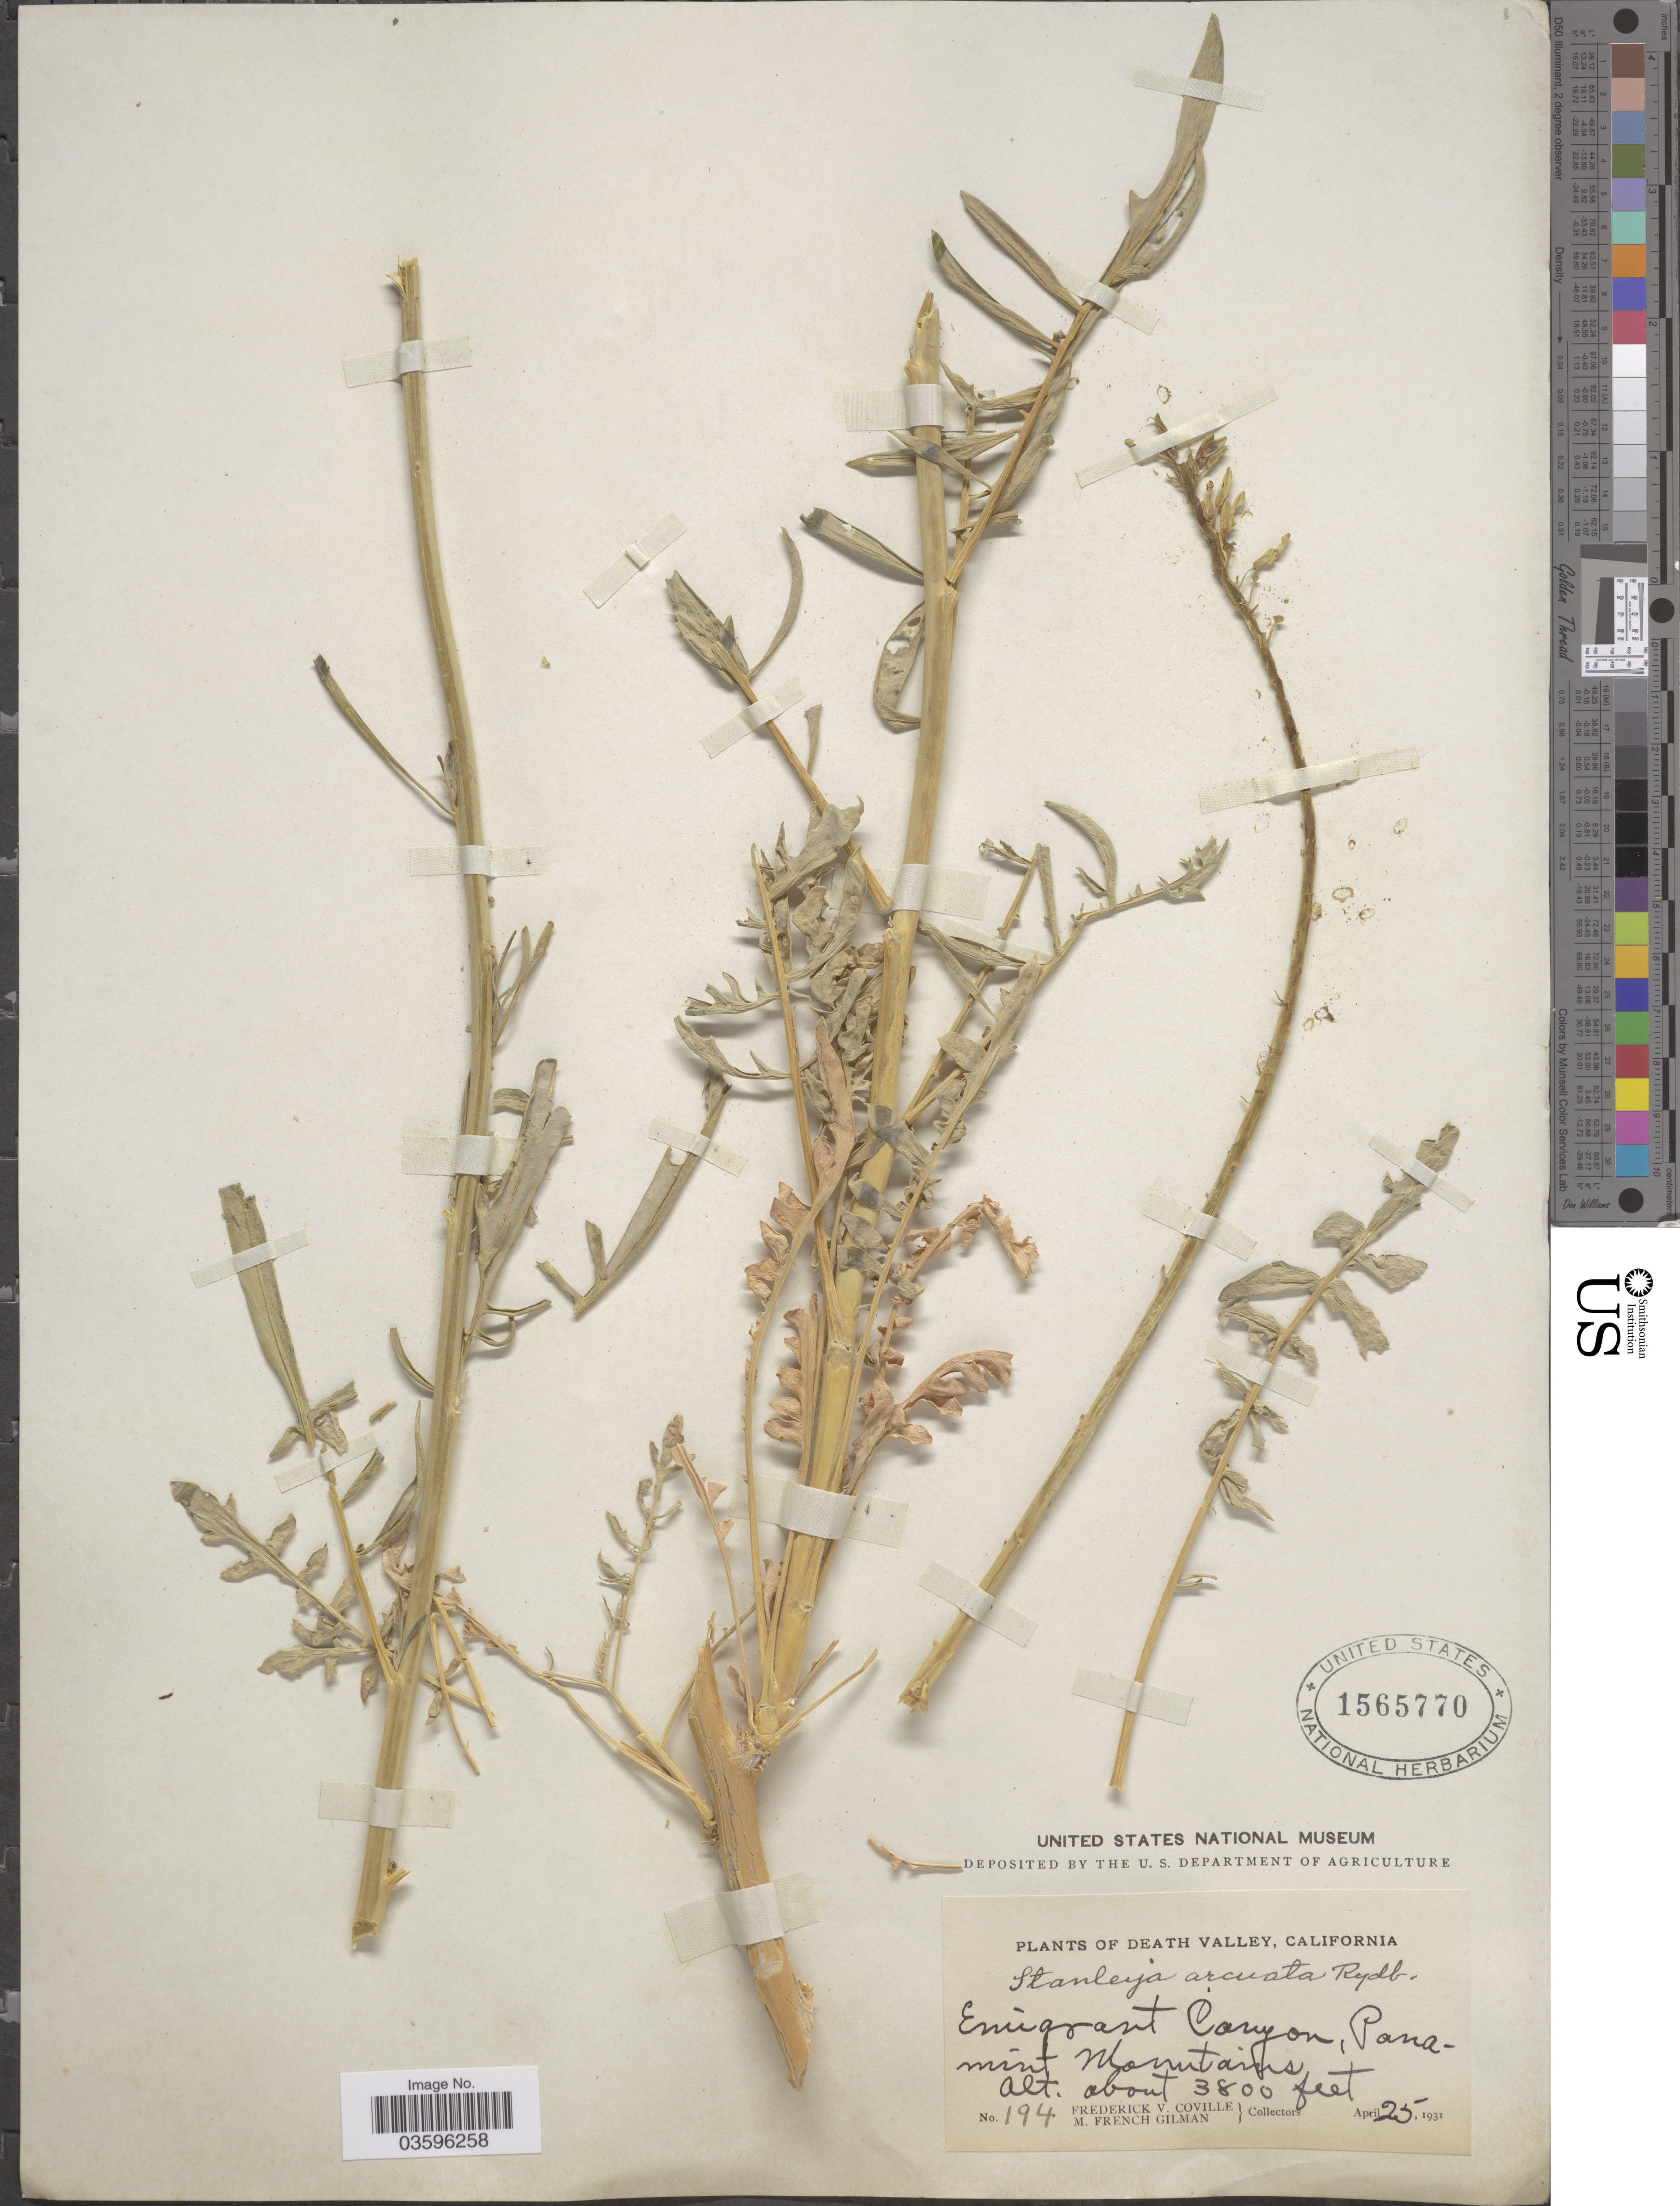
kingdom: Plantae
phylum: Tracheophyta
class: Magnoliopsida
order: Brassicales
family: Brassicaceae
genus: Stanleya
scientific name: Stanleya pinnata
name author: (Pursh) Britton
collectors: F. V. Coville & M. F. Gilman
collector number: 194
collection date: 1931-04-25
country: United States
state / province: California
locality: Death Valley. Emigrant Canyon, Panamint Mountains.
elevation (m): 1158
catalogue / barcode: US 1565770